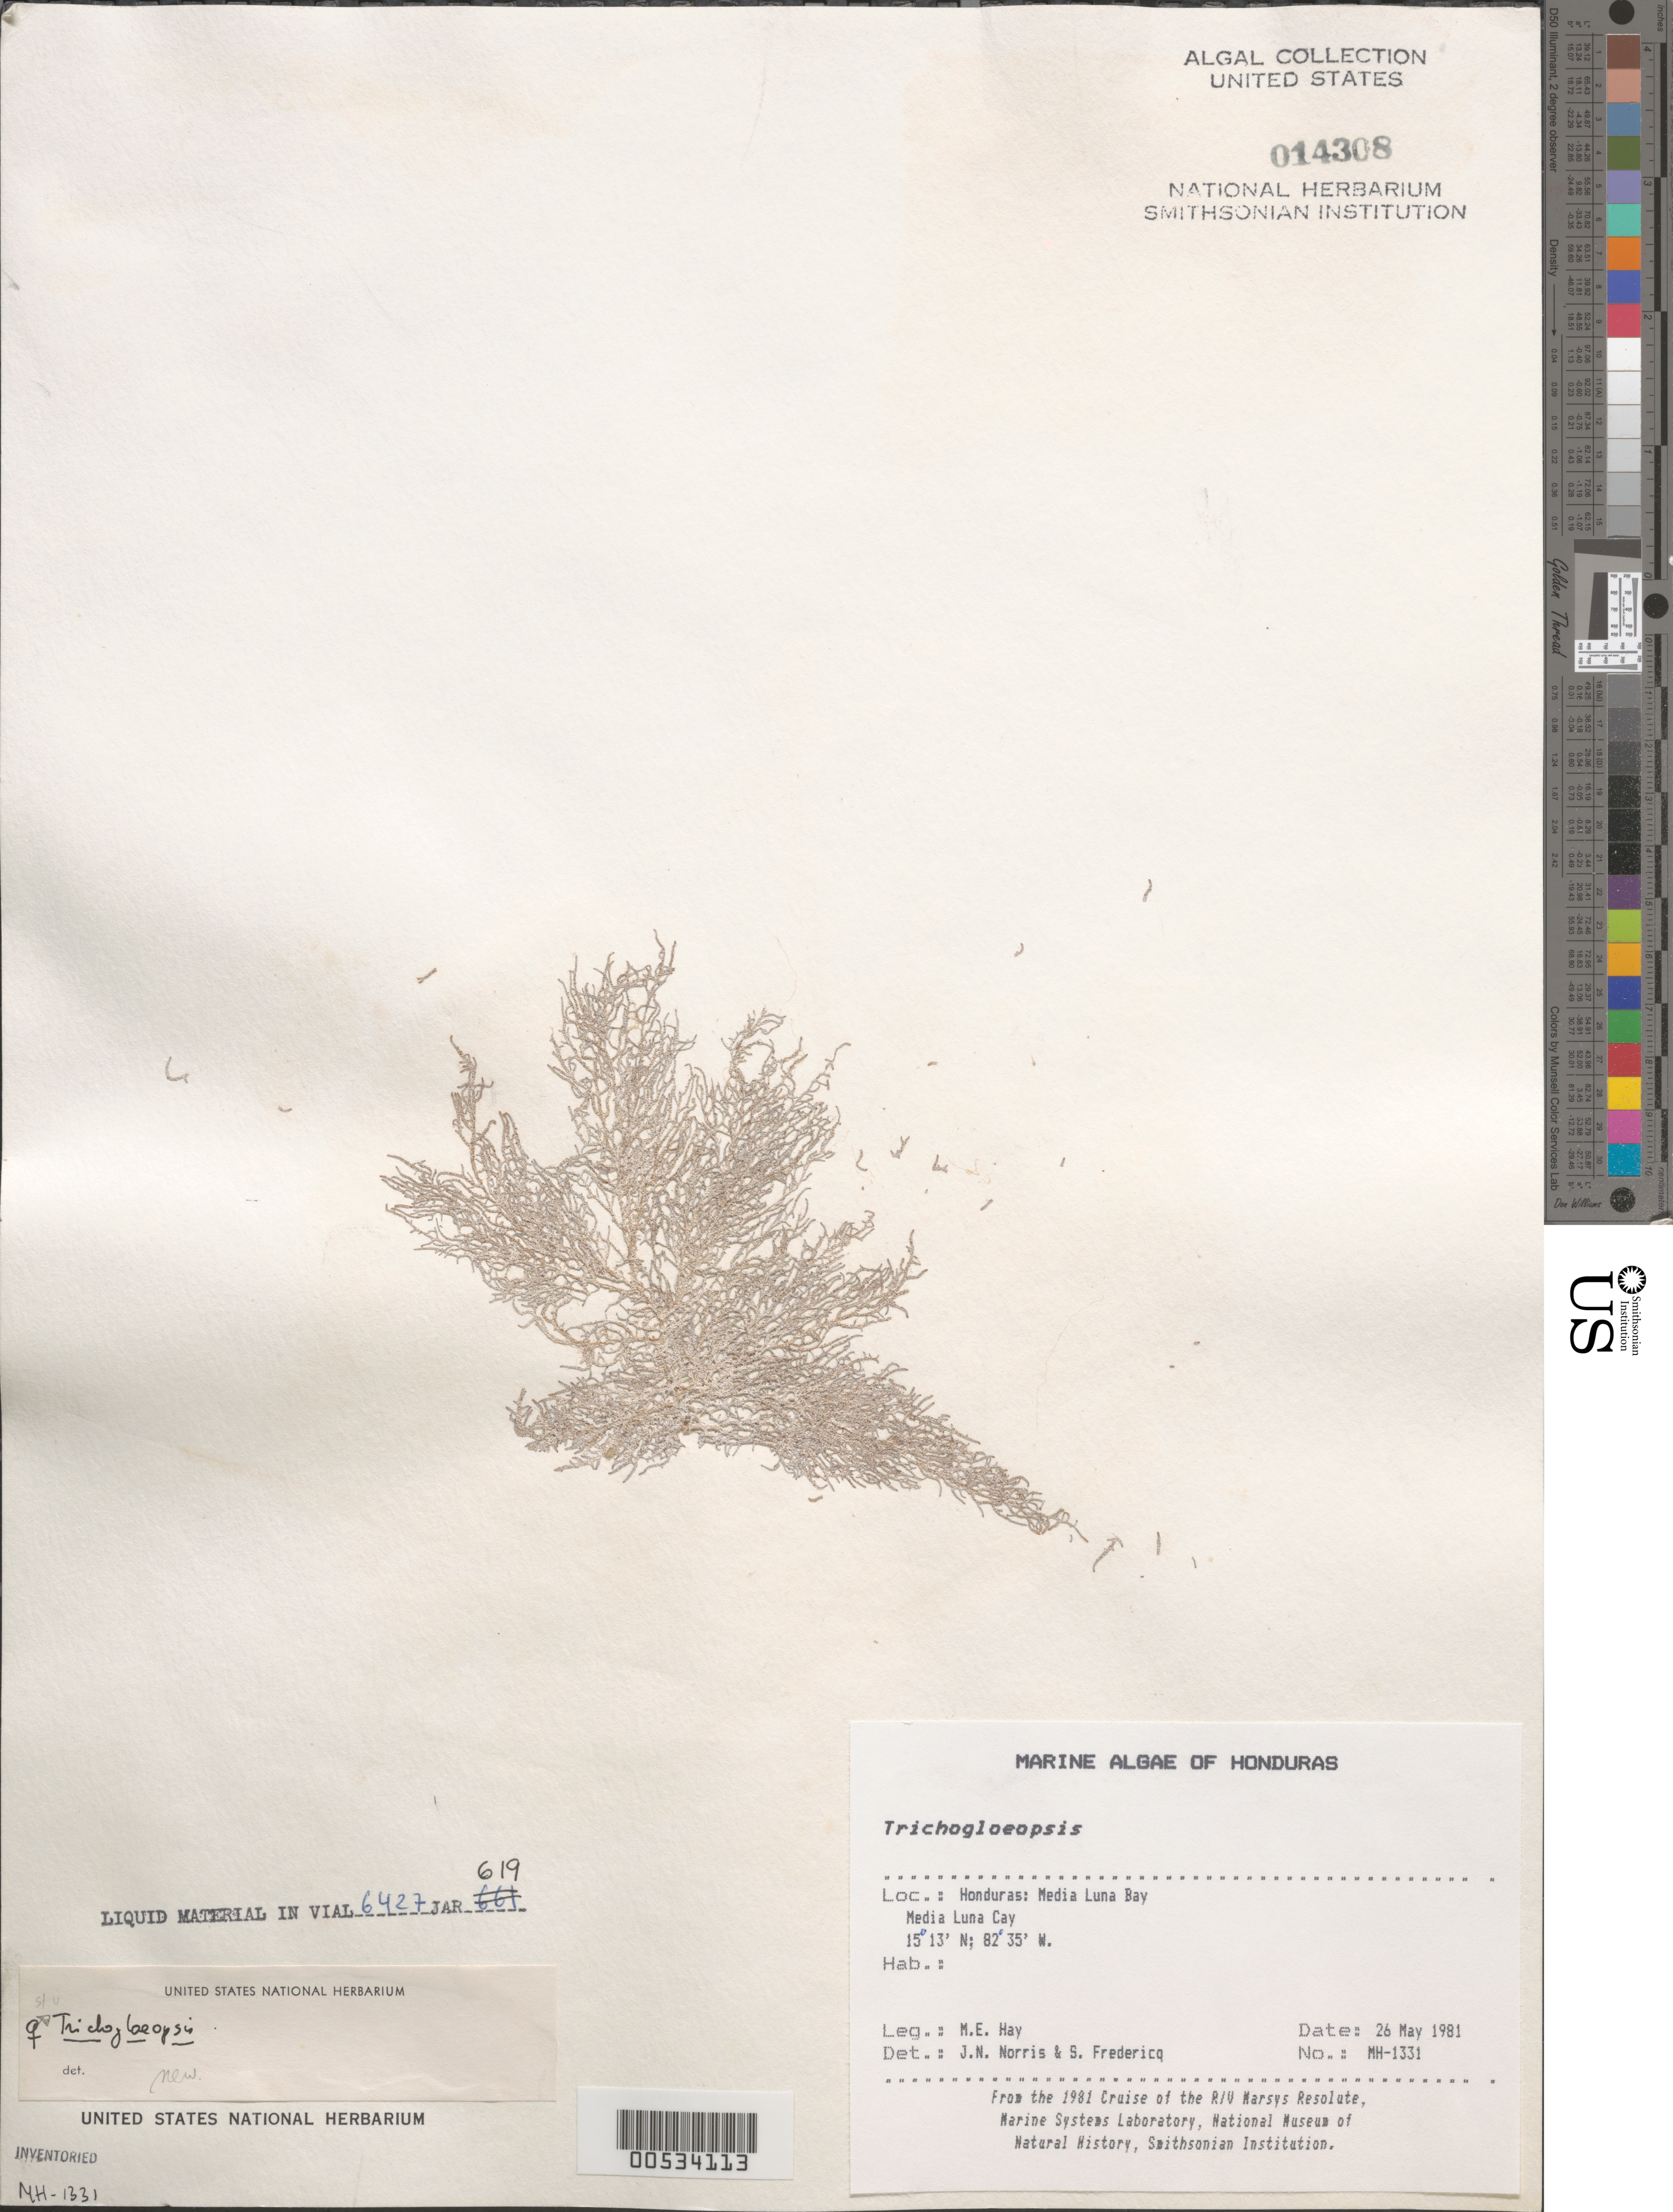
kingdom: Plantae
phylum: Rhodophyta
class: Florideophyceae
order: Nemaliales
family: Liagoraceae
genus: Trichogloeopsis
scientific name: Trichogloeopsis sp.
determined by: Norris, J. N.; Fredericq, S.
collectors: M. E. Hay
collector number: MEH-1331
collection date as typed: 26 May 1981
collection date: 1981-05-26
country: Honduras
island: Media Luna Cay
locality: Media Luna Bay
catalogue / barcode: US 14308